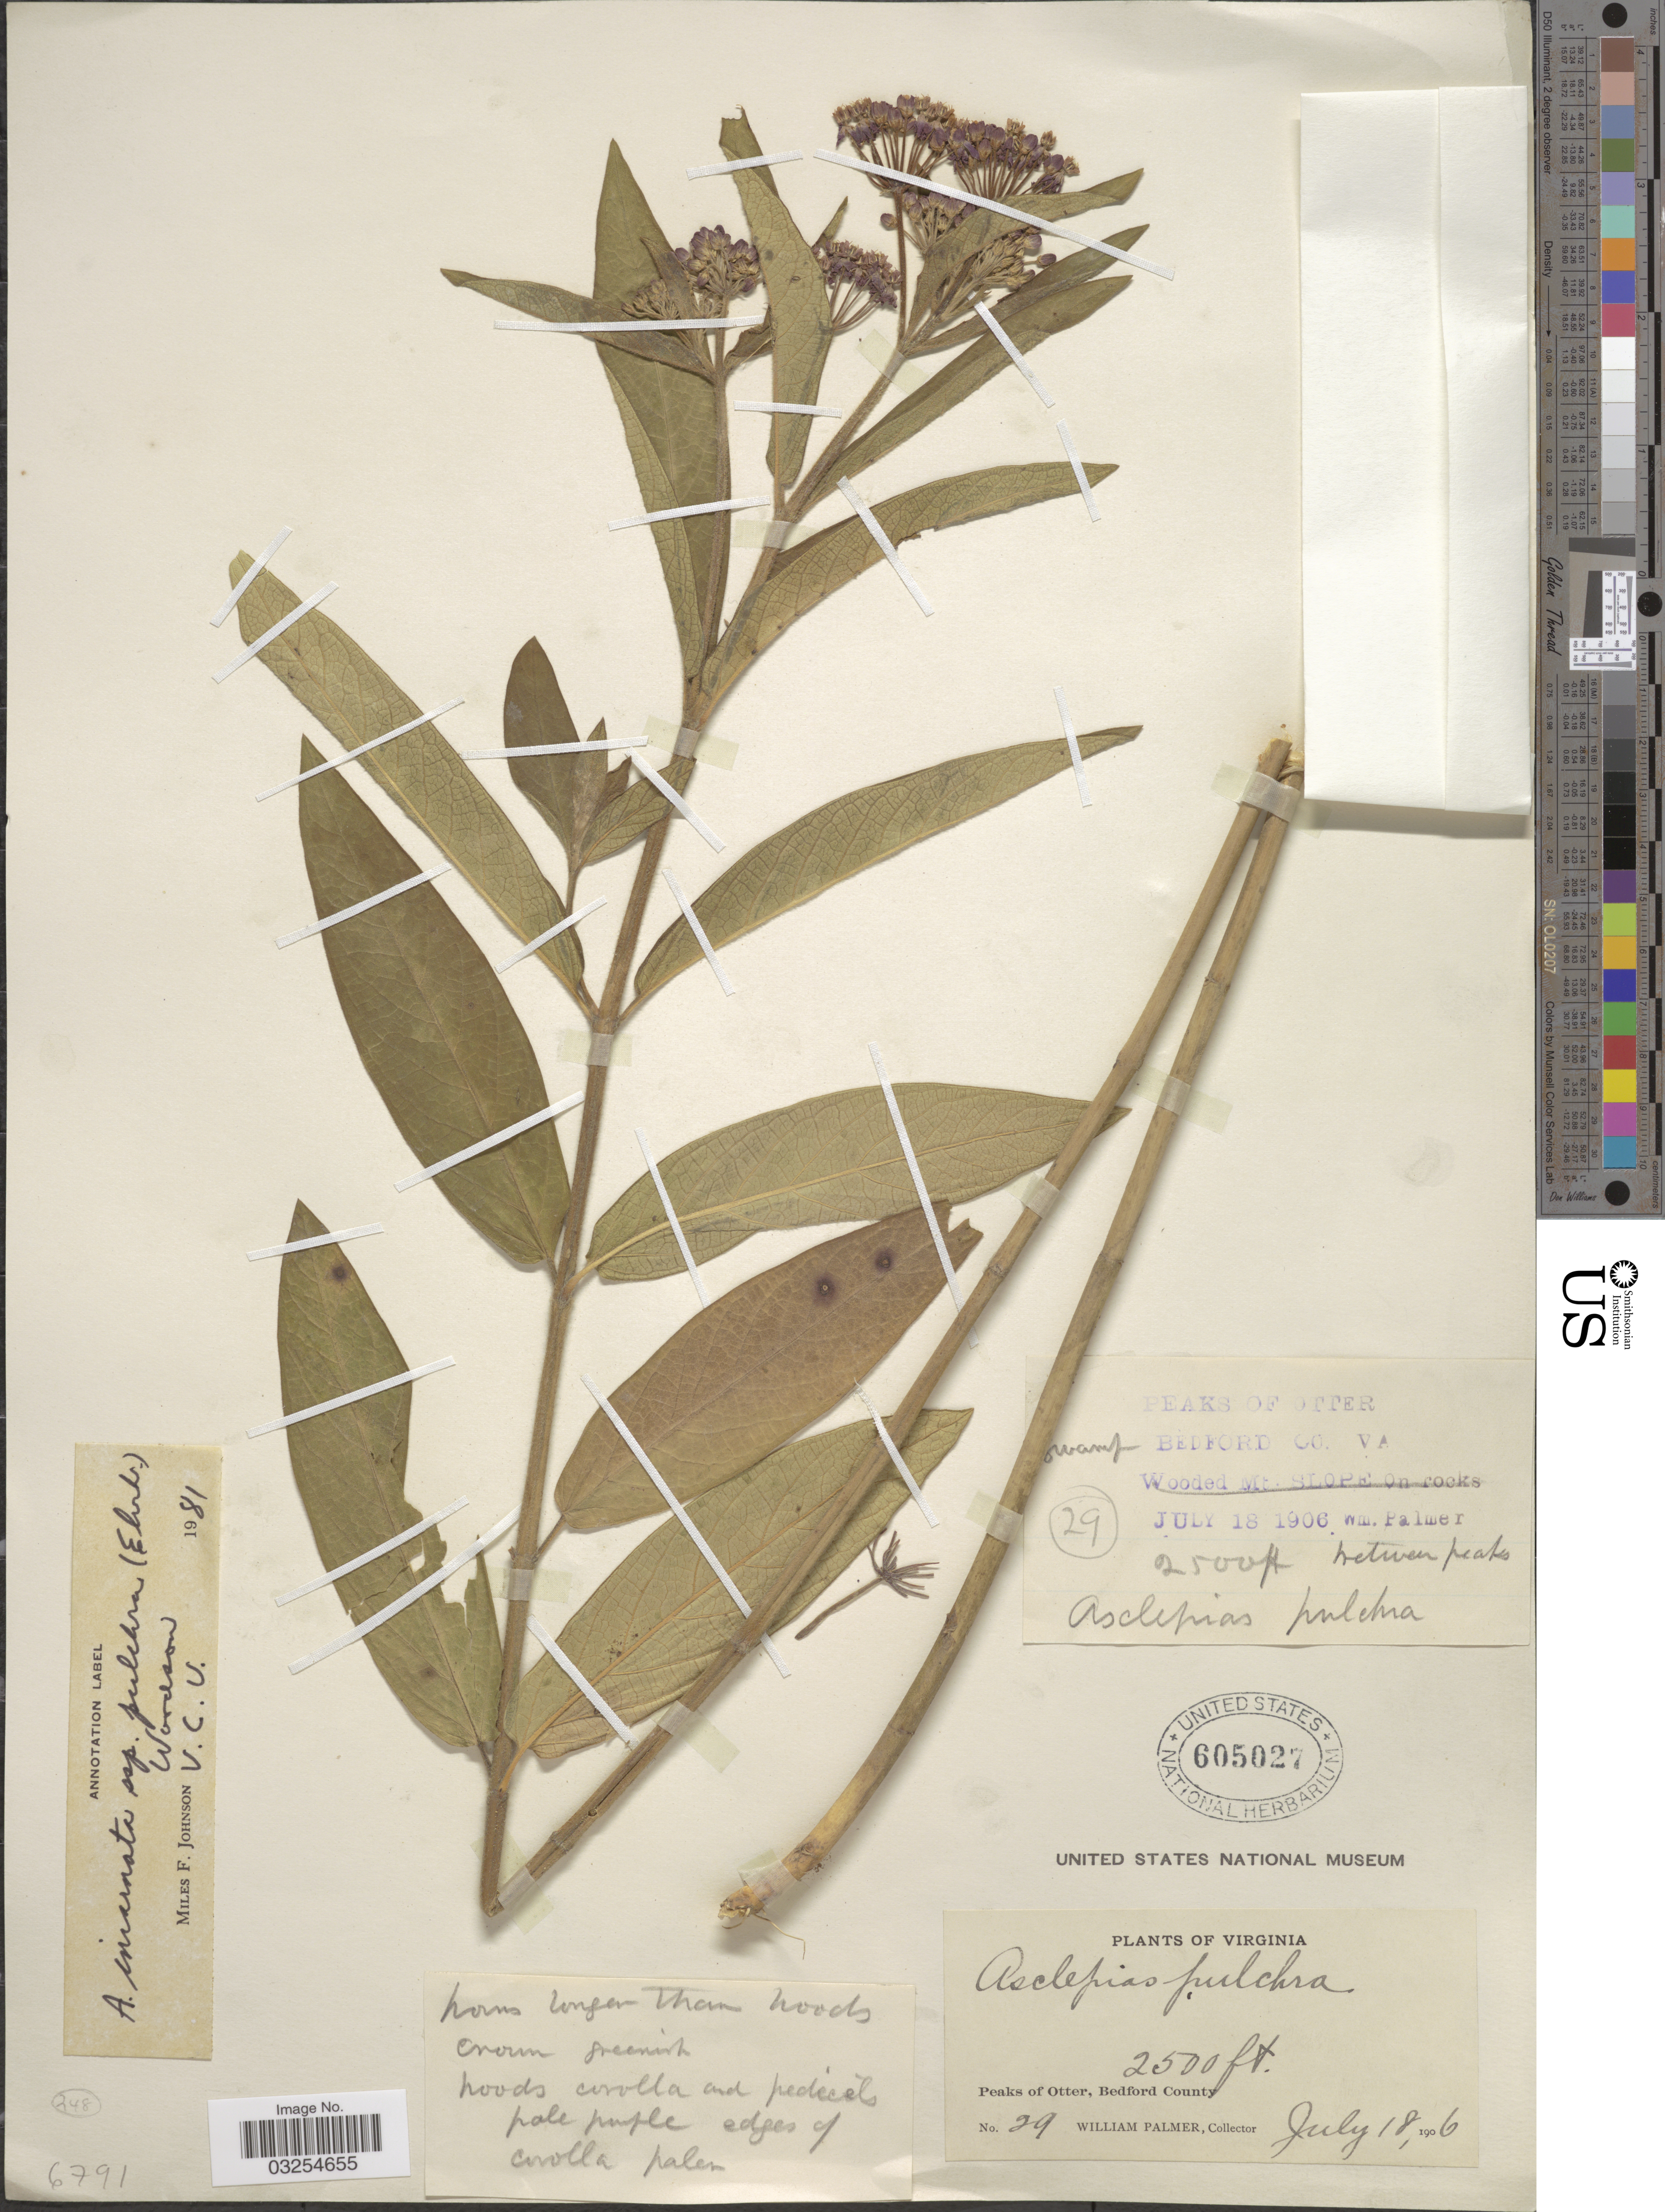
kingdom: Plantae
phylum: Tracheophyta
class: Magnoliopsida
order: Gentianales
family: Apocynaceae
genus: Asclepias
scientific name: Asclepias incarnata subsp. pulchra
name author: (Ehrh. ex Willd.) Woodson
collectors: W. Palmer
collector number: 29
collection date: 1906-07-18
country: United States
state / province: Virginia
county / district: Bedford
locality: Peaks of Otter, Bedford County.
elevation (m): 762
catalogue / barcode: US 605027